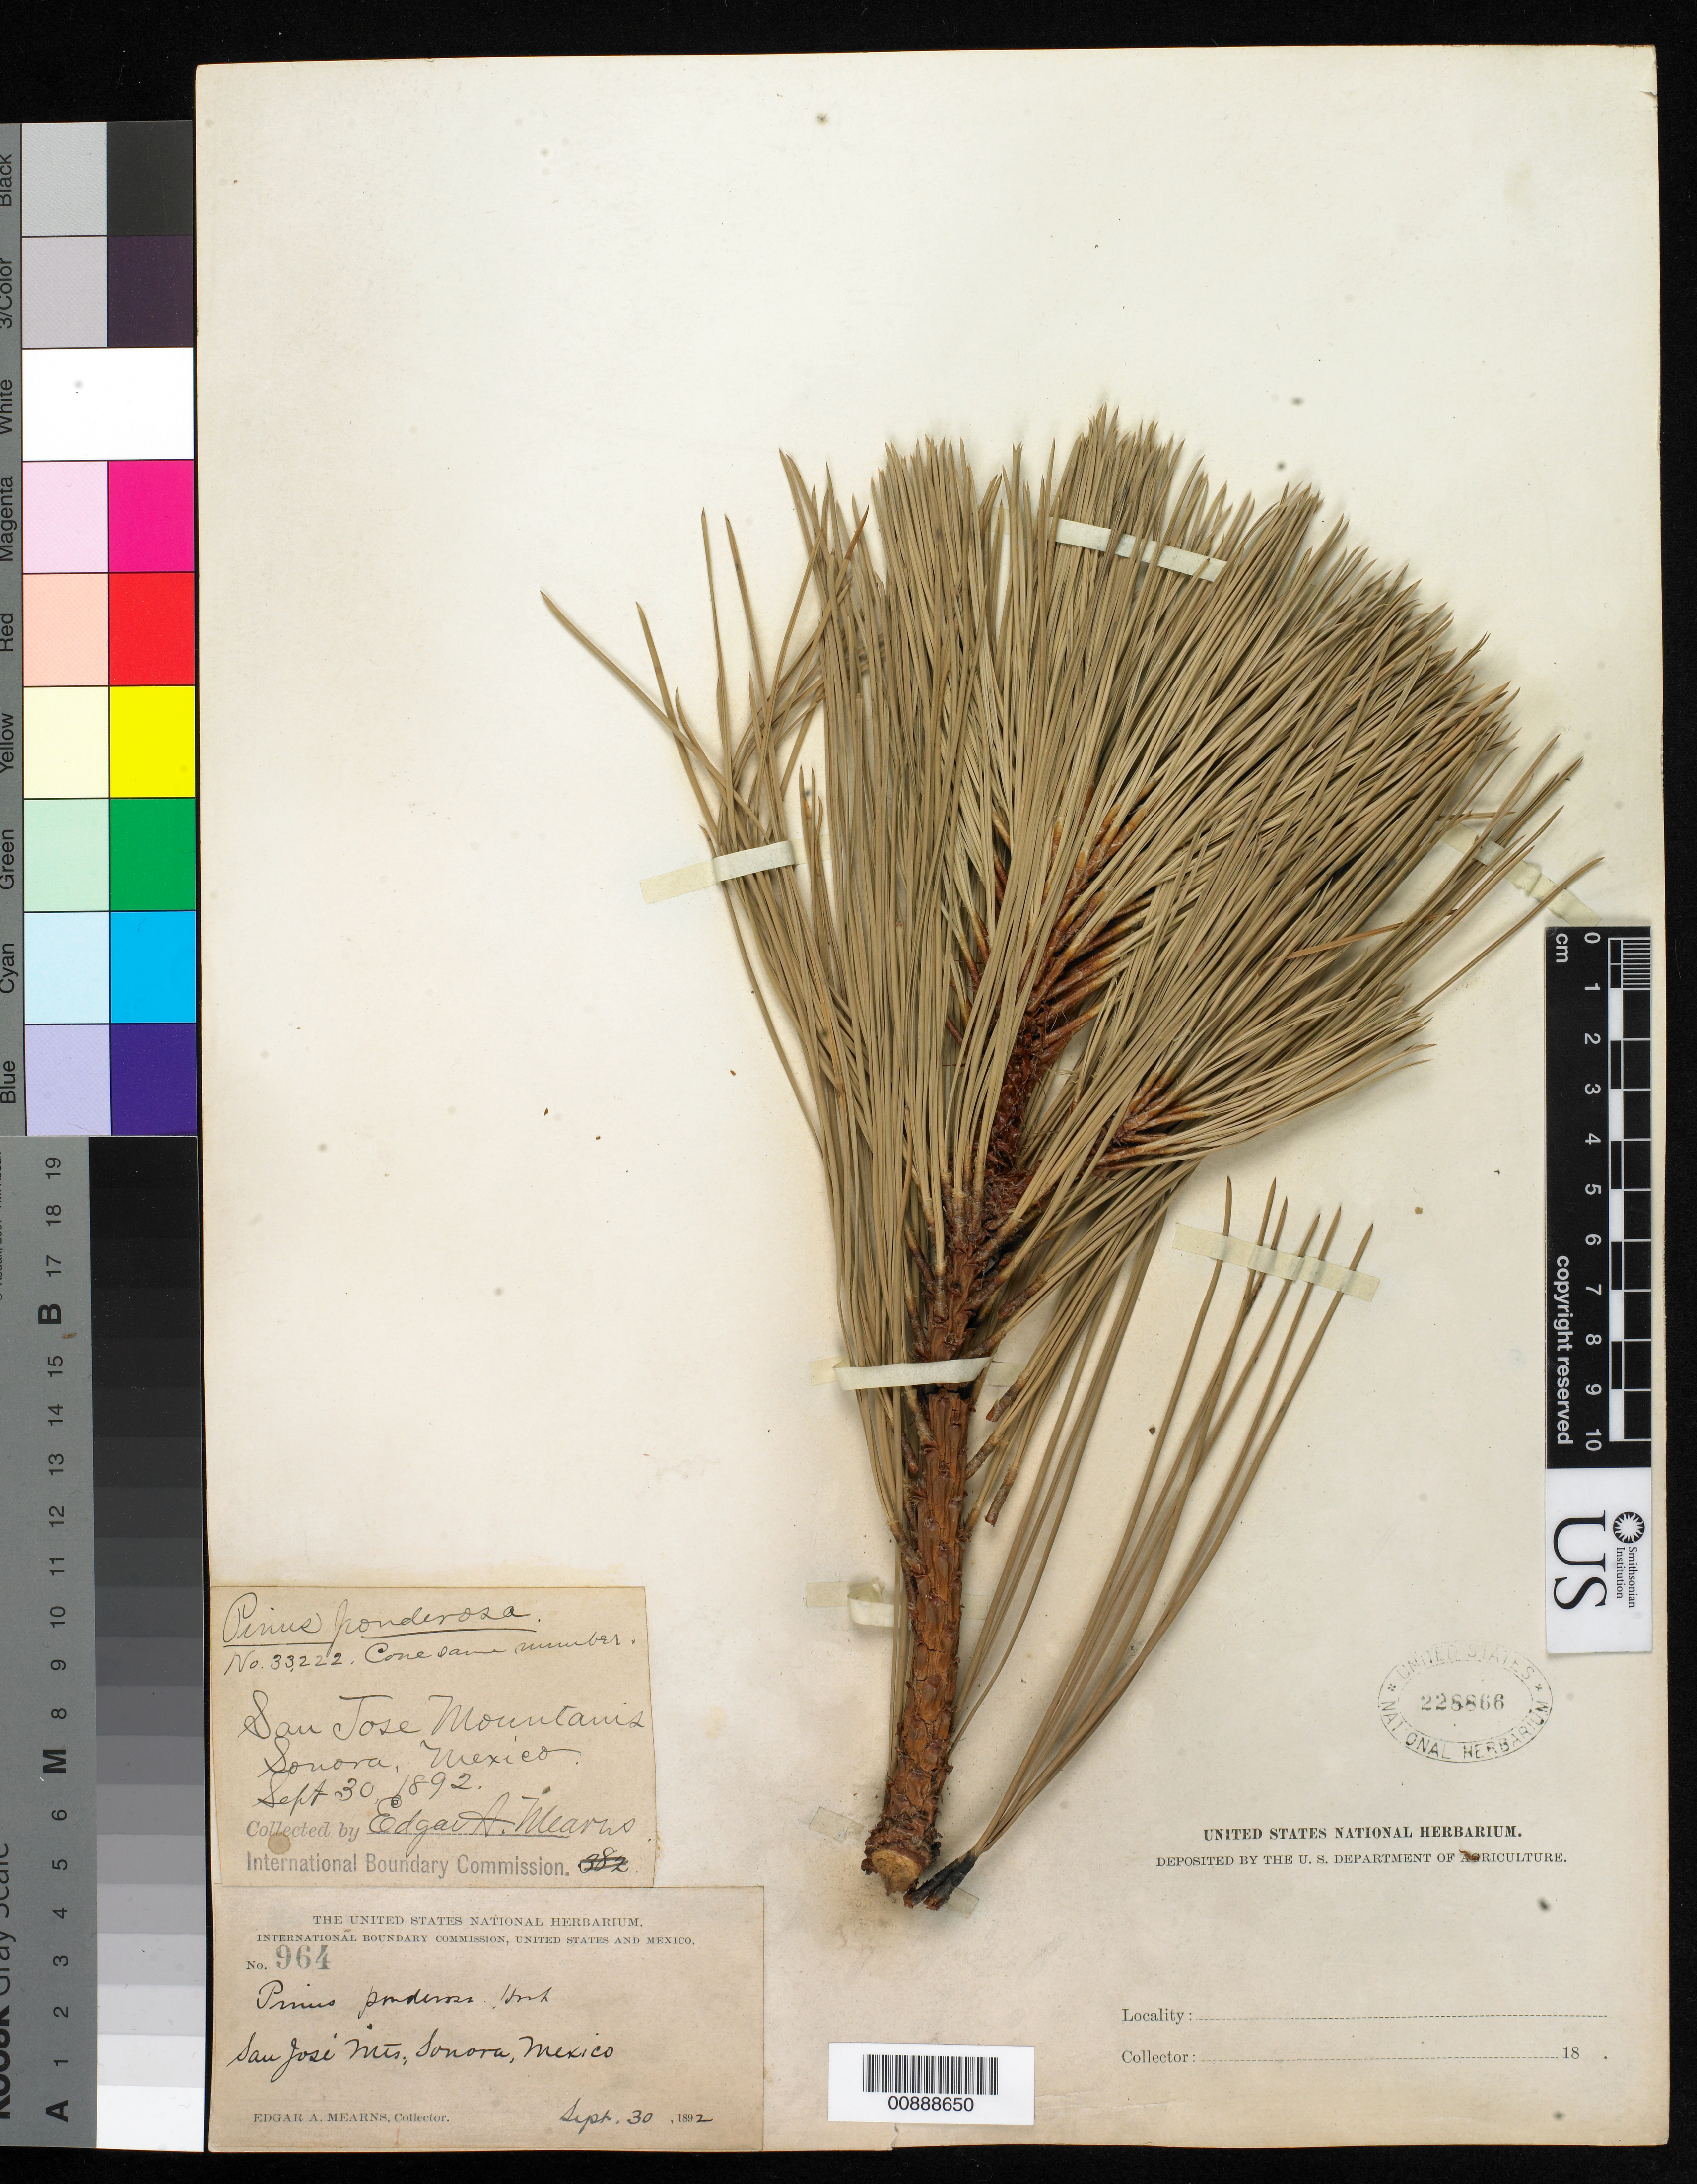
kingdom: Plantae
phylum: Tracheophyta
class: Pinopsida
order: Pinales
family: Pinaceae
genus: Pinus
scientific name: Pinus ponderosa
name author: Douglas ex C. Lawson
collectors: E. A. Mearns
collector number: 964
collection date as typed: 30 Sep 1892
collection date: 1892-09-30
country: Mexico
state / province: Sonora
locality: San José Mts., Sonora.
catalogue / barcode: US 228866